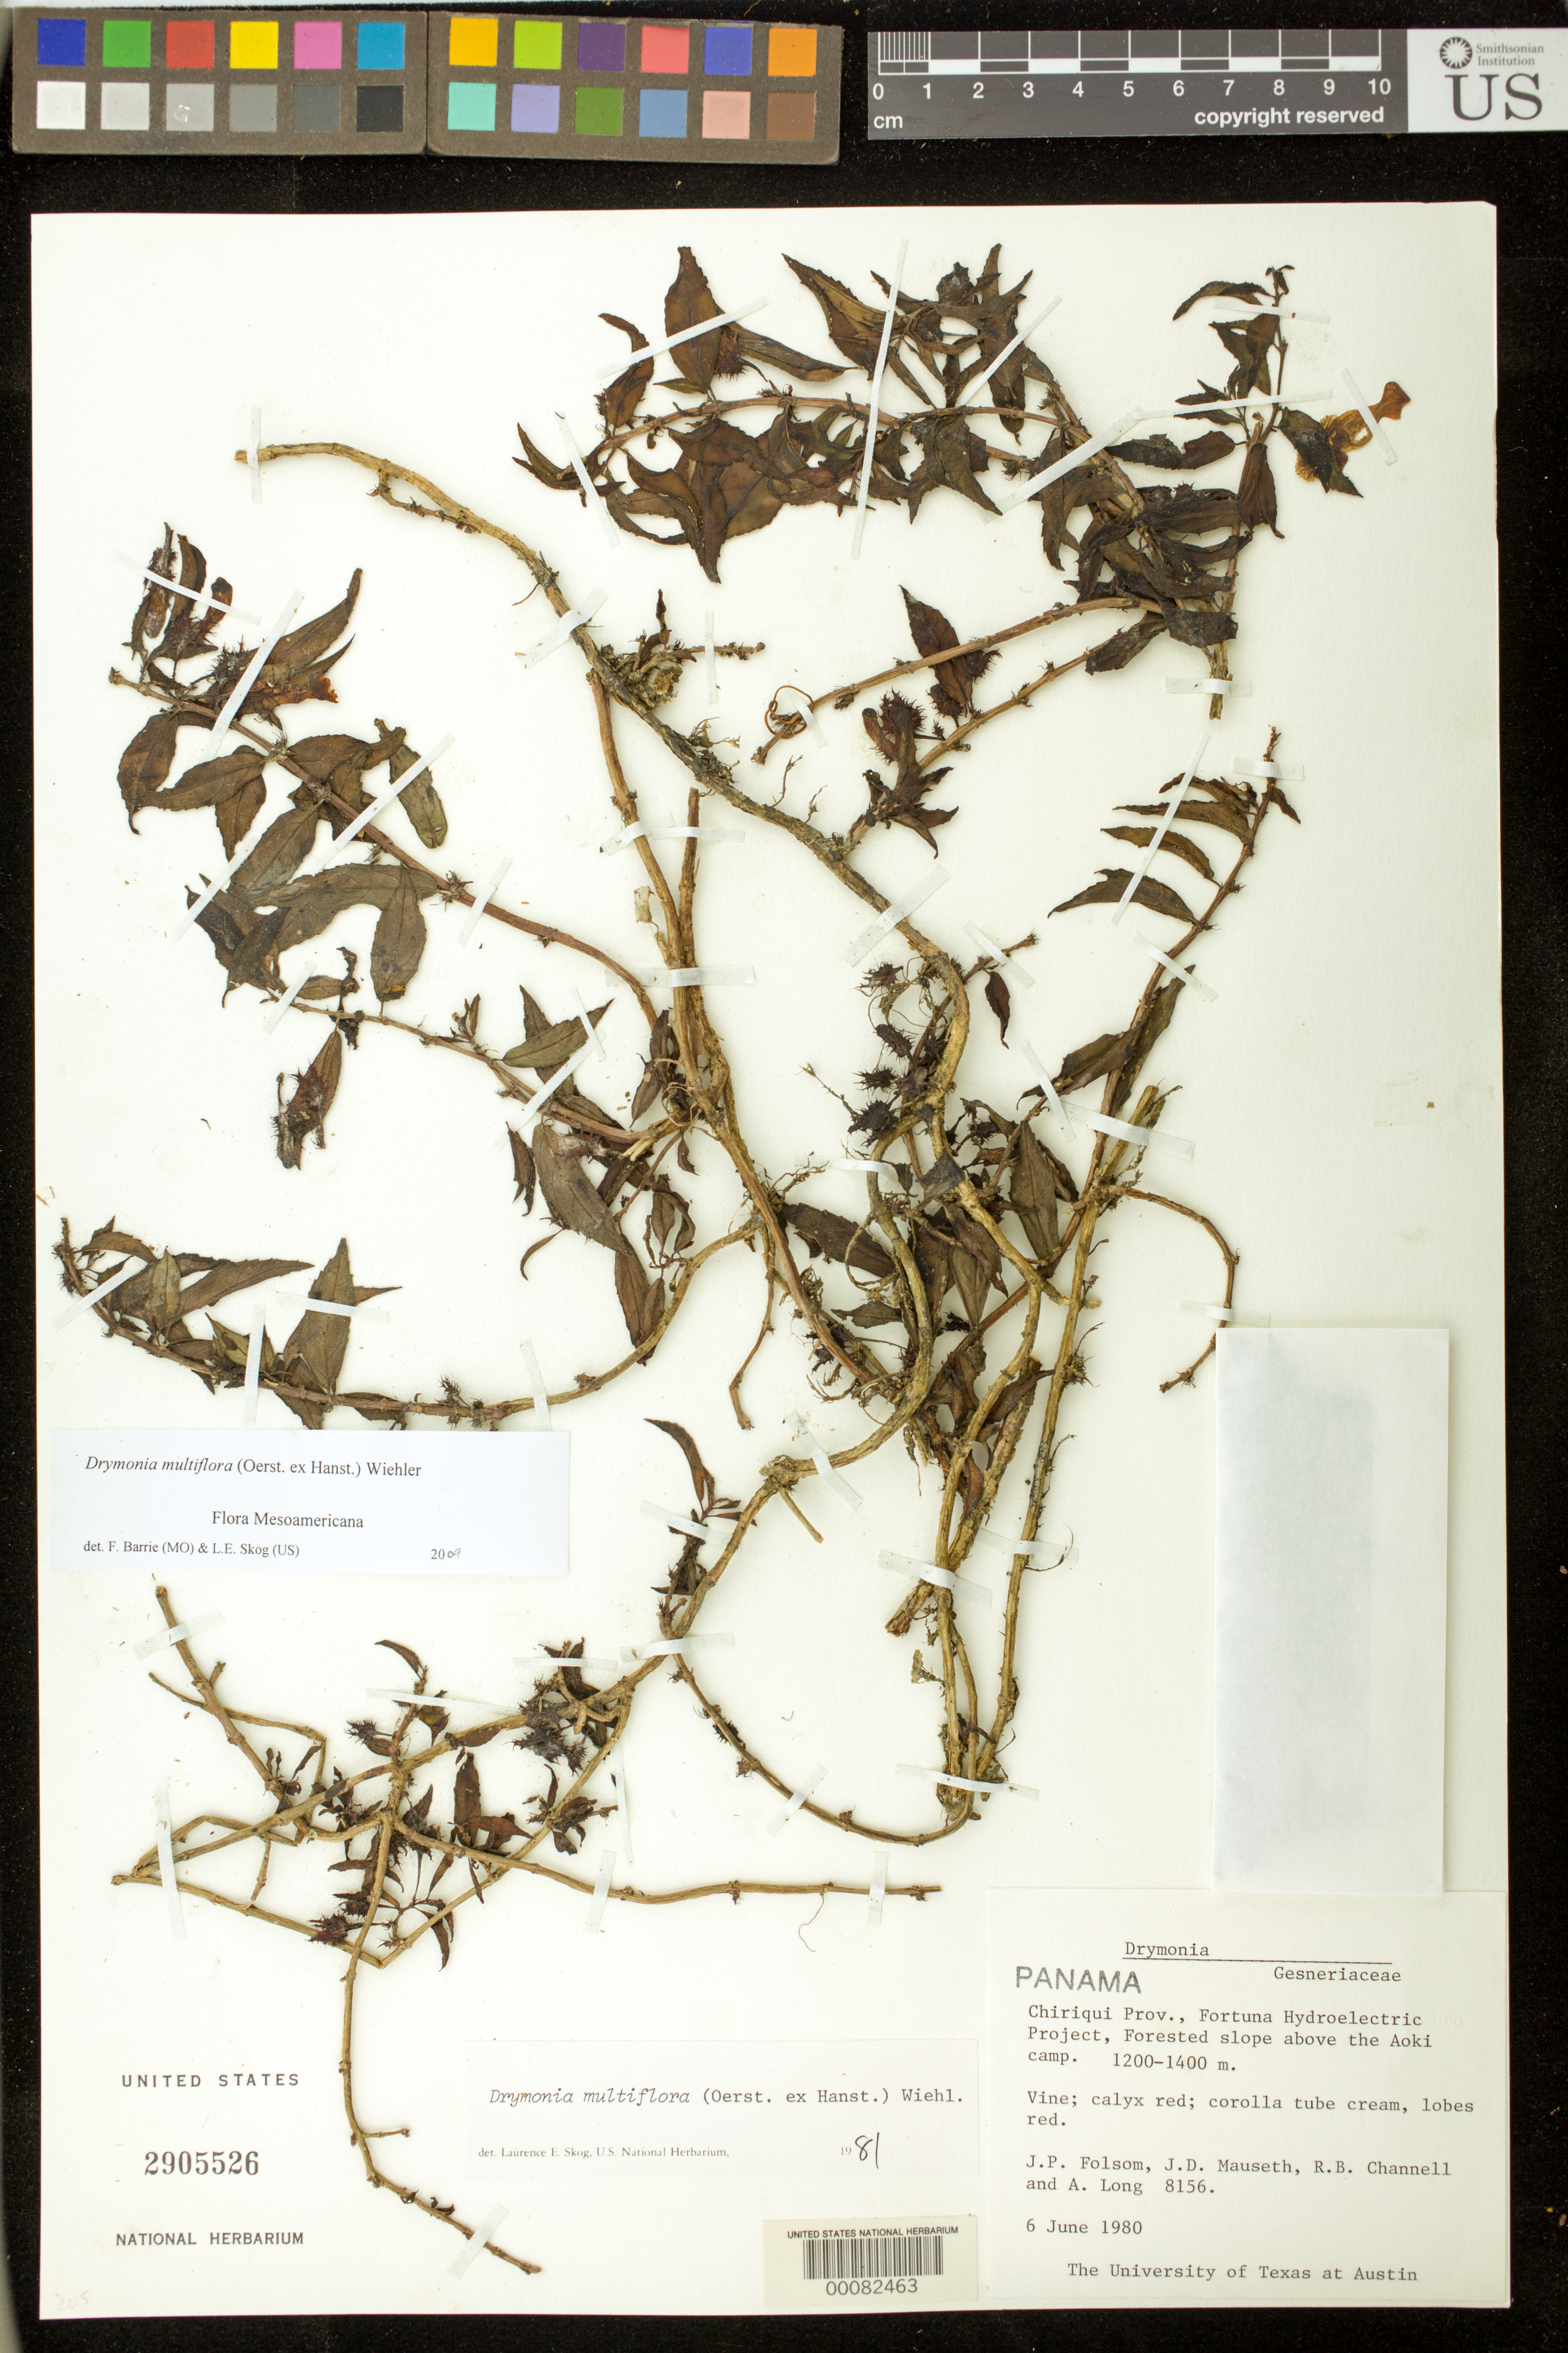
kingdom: Plantae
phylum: Tracheophyta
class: Magnoliopsida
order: Lamiales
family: Gesneriaceae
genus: Drymonia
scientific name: Drymonia multiflora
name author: (Oerst. ex Hanst.) Wiehler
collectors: J. P. Folsom, J. Mauseth, R. B. Channell & A. Long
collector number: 8156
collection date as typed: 06 Jun 1980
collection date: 1980-06-06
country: Panama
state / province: Chiriquí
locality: Fortuna Hydroelectric Project, above the Aoki camp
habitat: Forested slope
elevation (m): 1200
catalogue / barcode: US 2905526